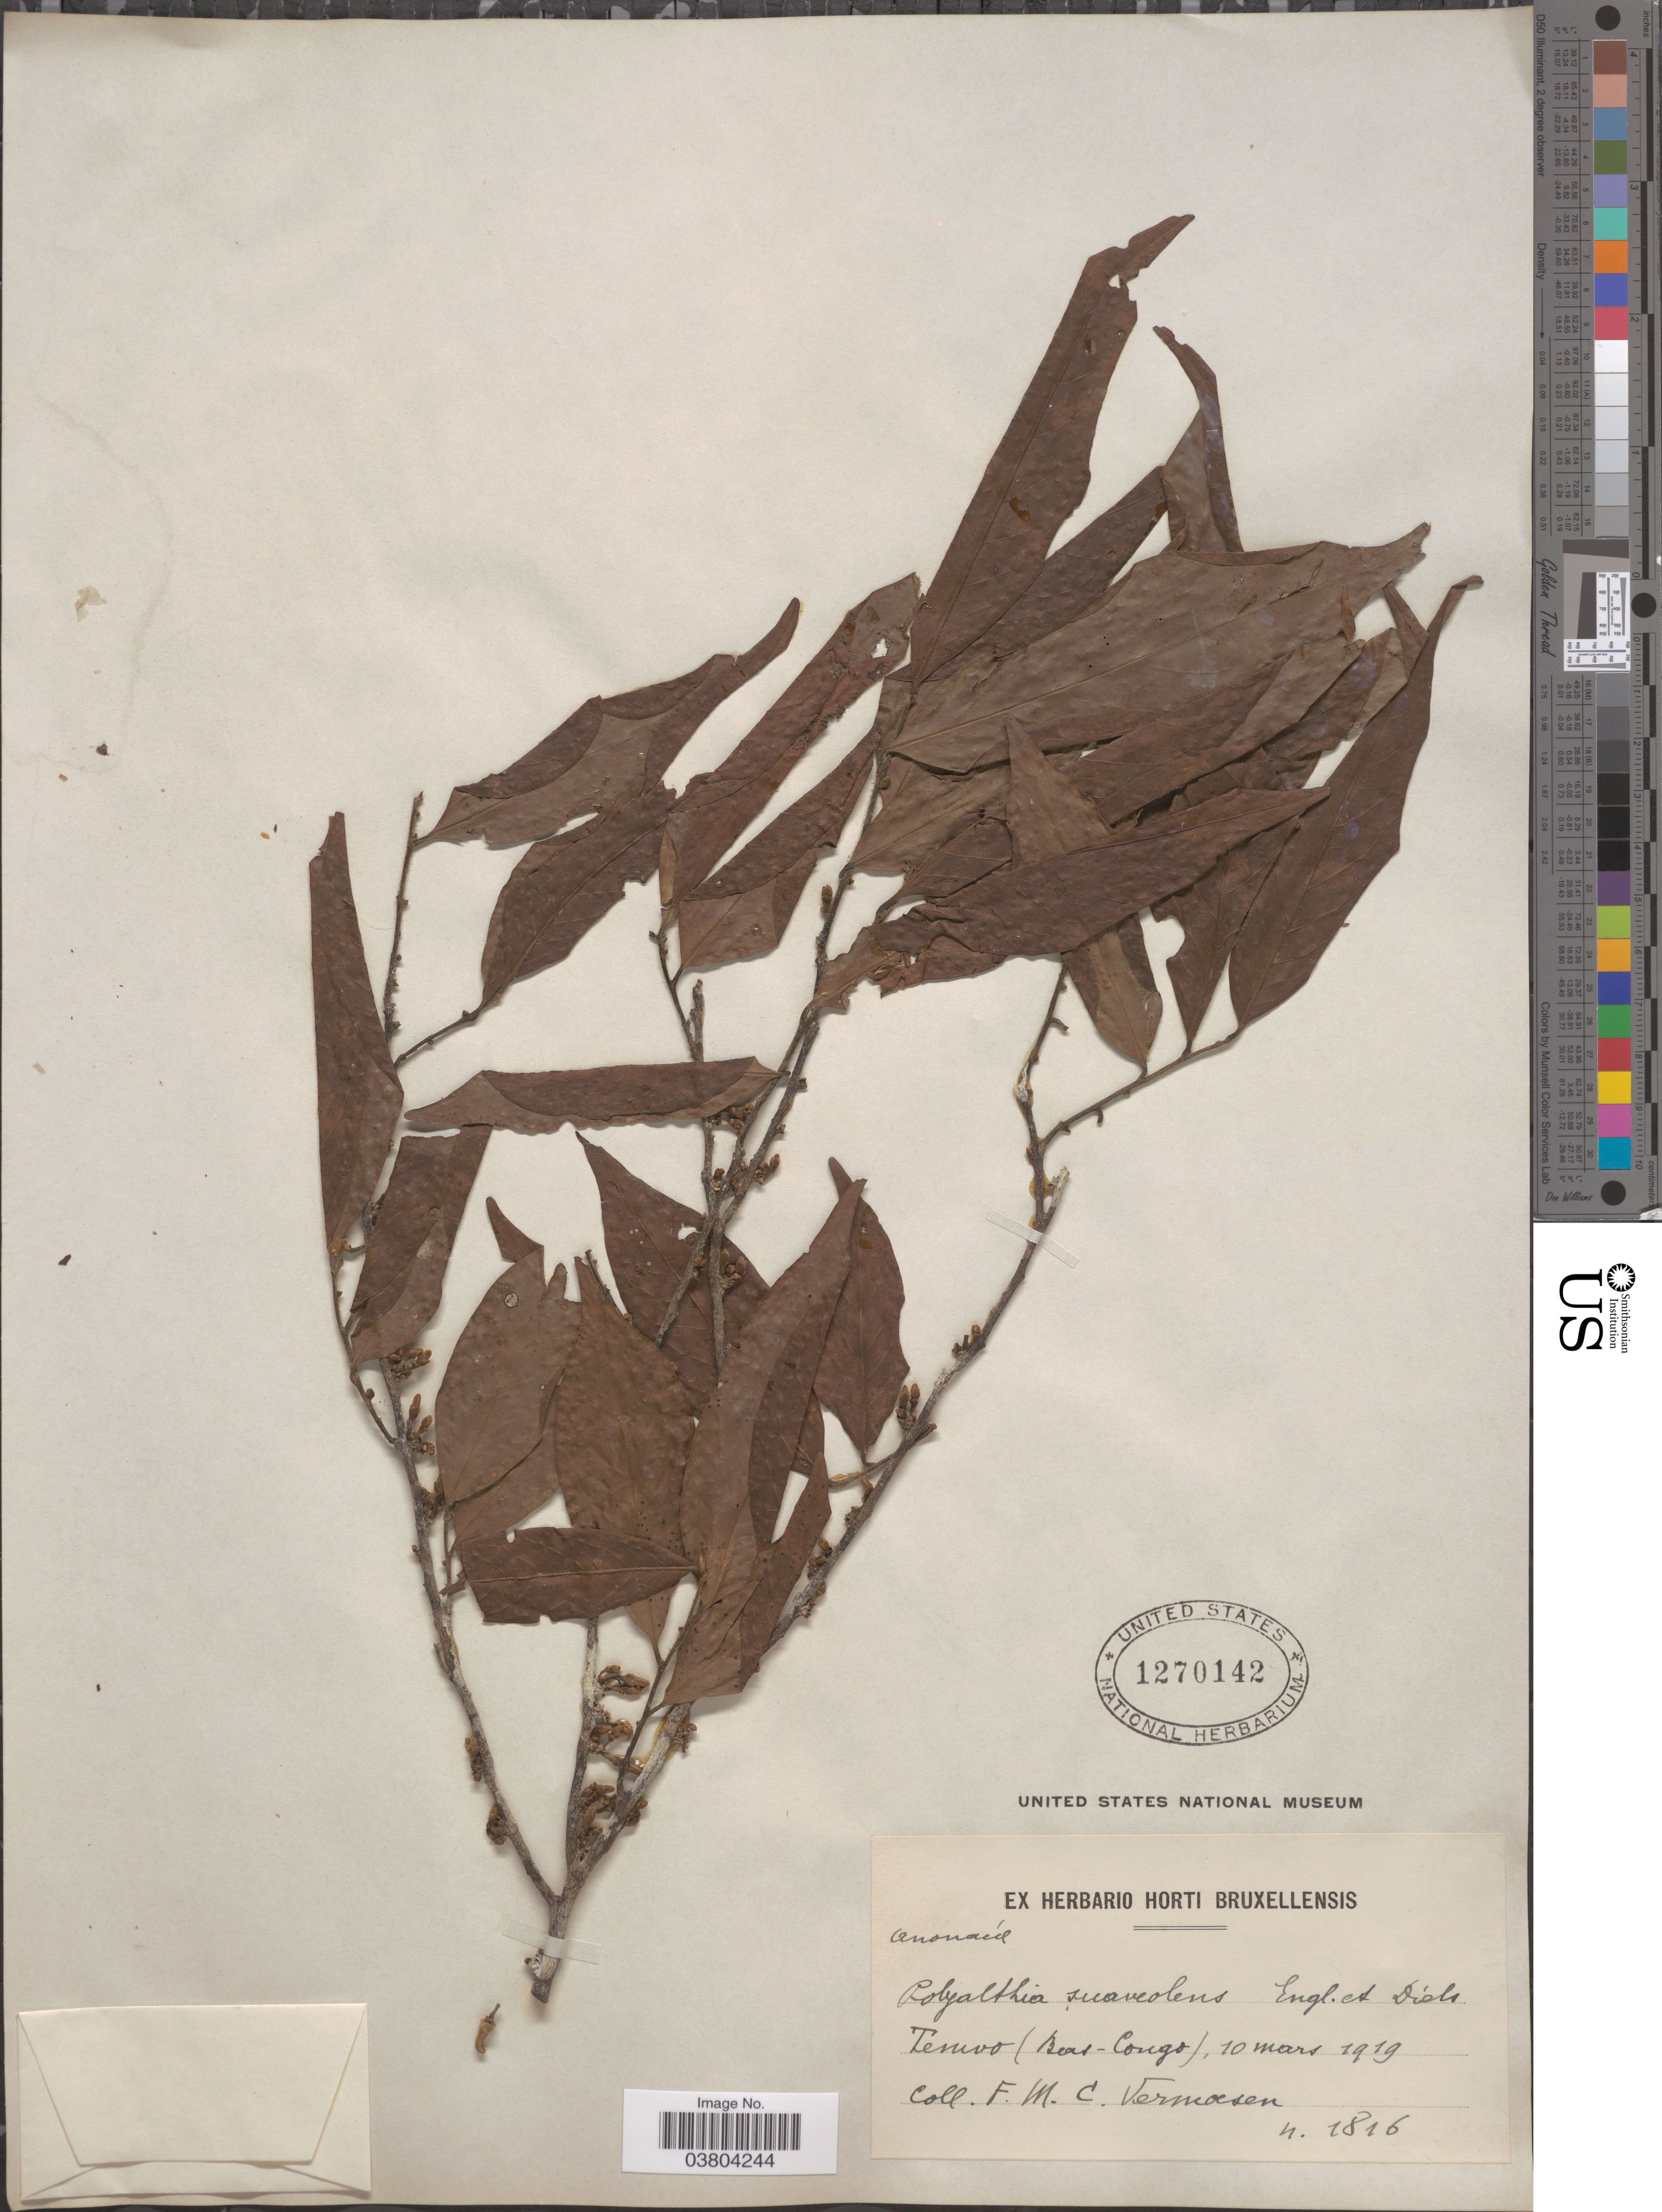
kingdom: Plantae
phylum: Tracheophyta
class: Magnoliopsida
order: Magnoliales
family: Annonaceae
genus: Greenwayodendron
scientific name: Greenwayodendron suaveolens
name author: (Engl. & Diels) Verdc.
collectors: C. Vermoesen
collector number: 1816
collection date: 1919-03-10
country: Congo, Democratic Republic of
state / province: Kongo Central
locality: Temvo.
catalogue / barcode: US 1270142